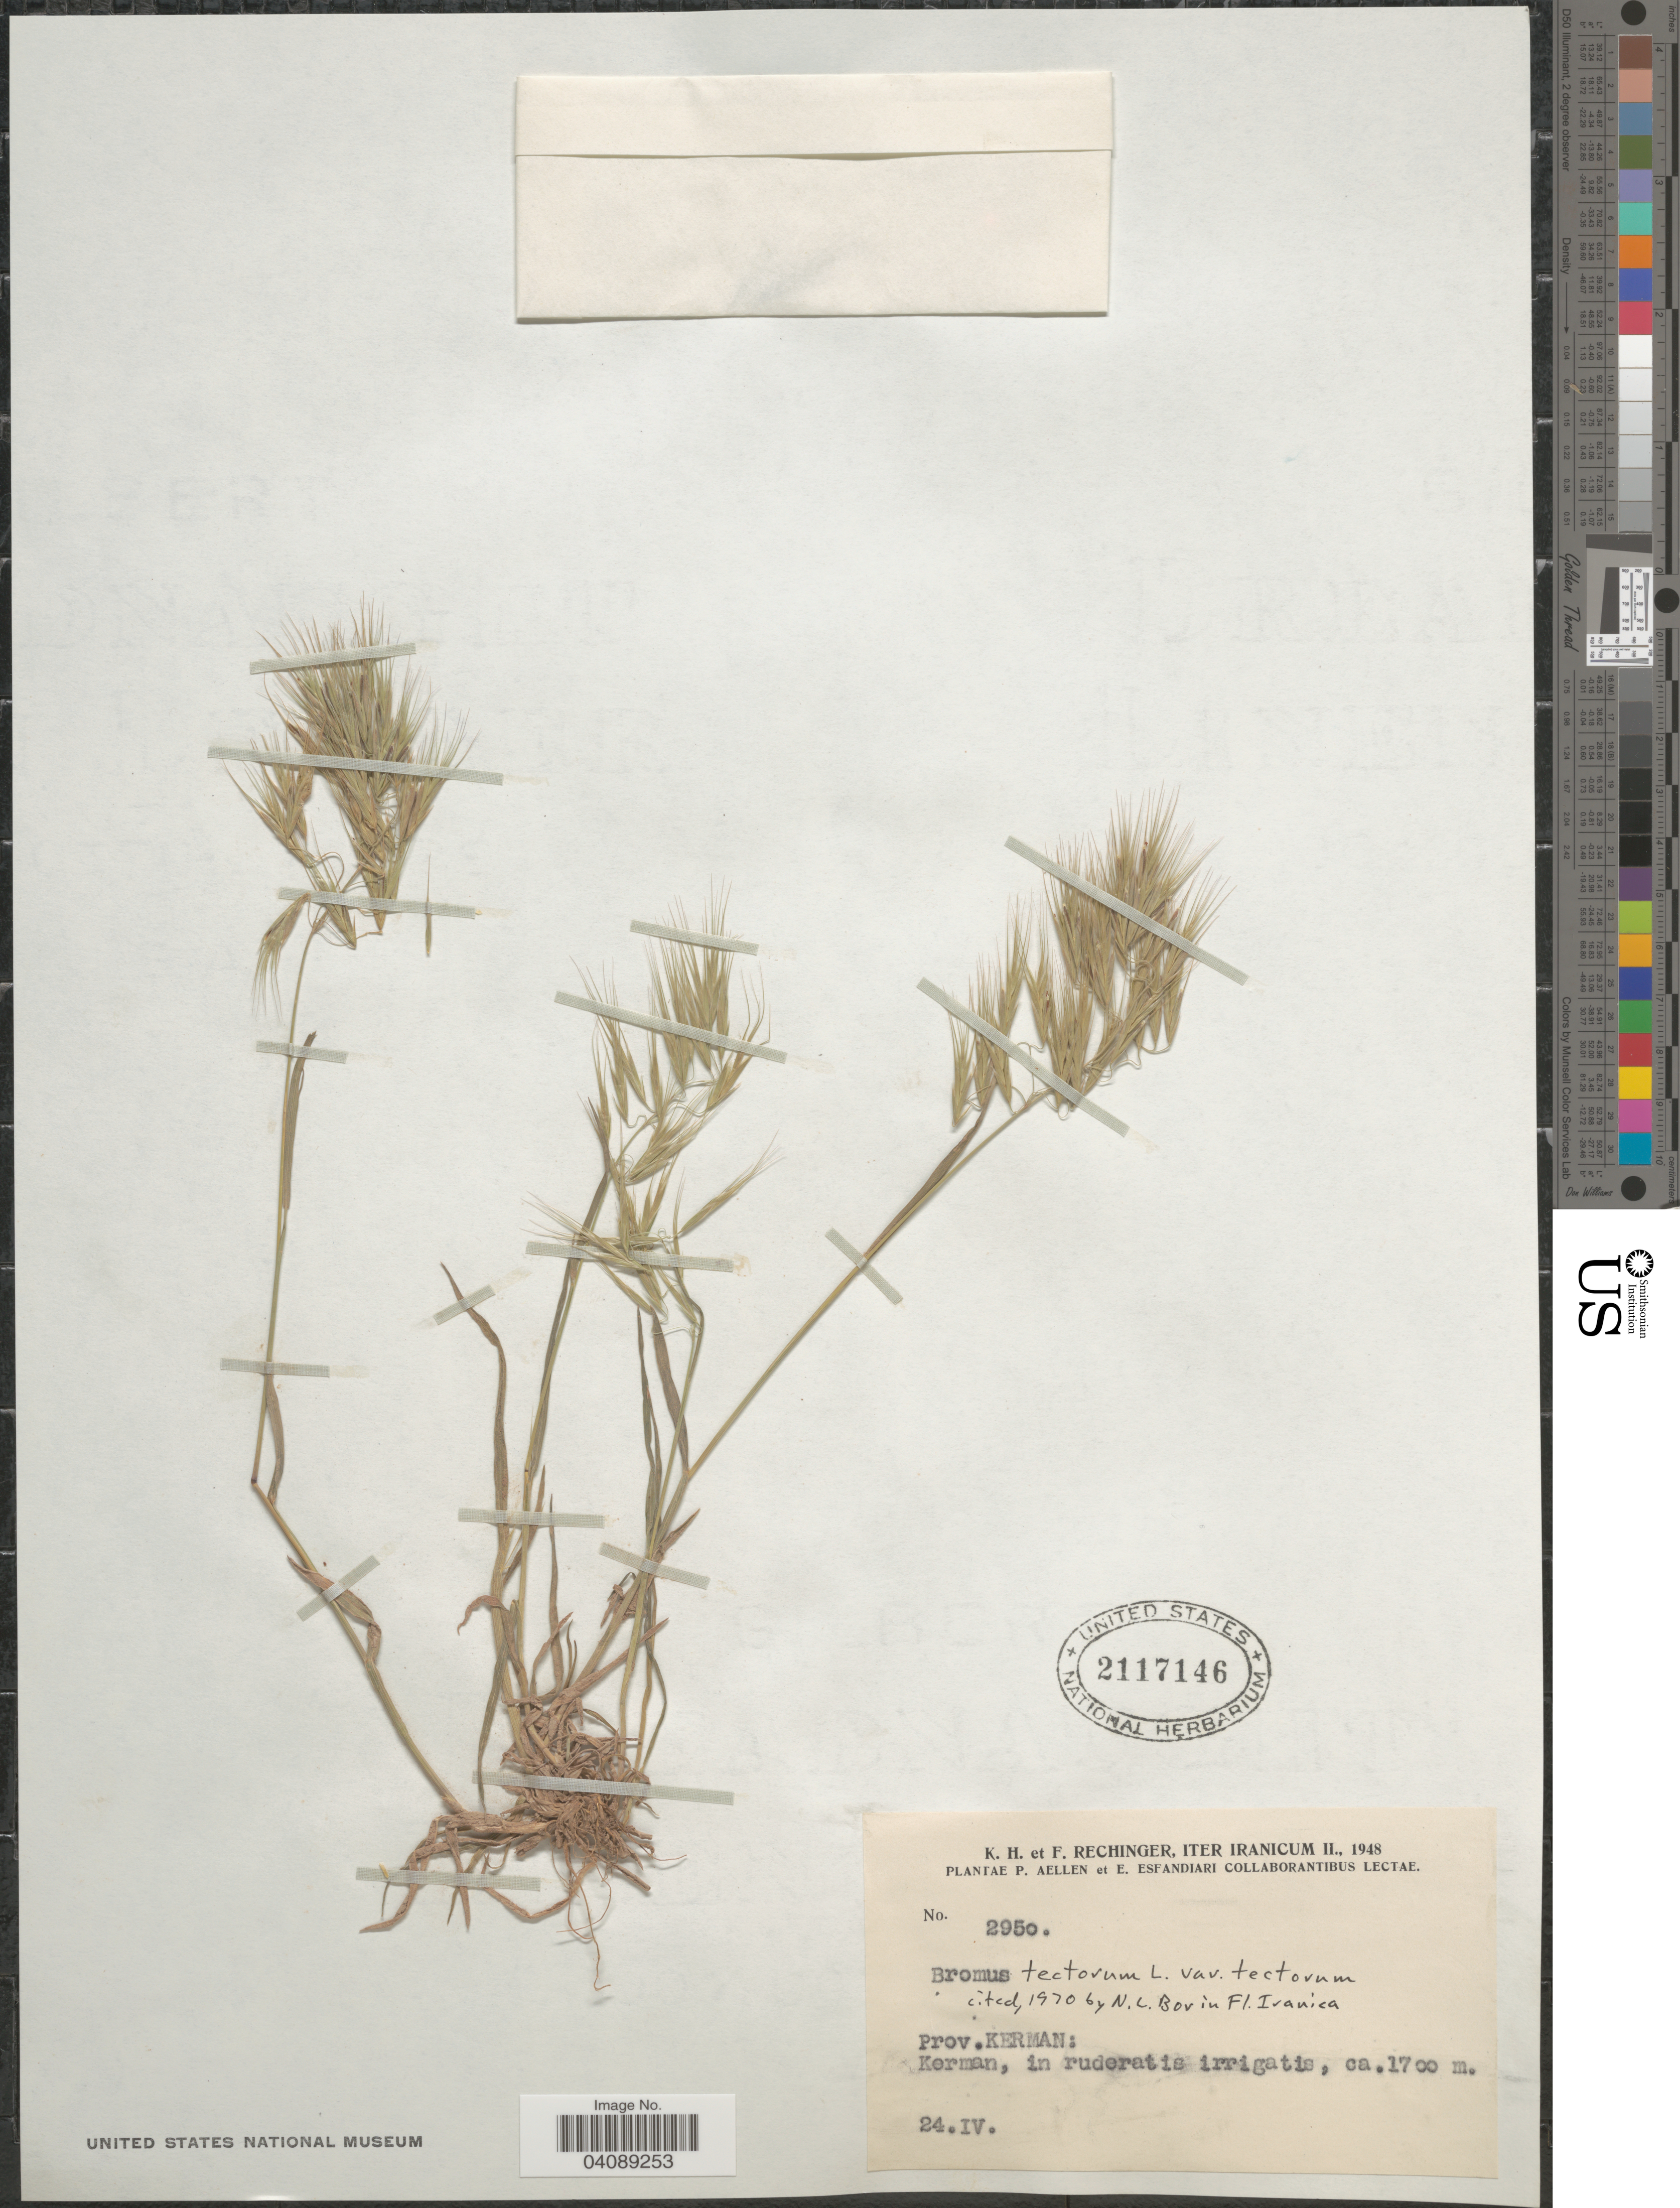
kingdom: Plantae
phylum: Tracheophyta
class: Liliopsida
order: Poales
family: Poaceae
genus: Bromus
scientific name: Bromus tectorum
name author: L.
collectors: K. H. Rechinger & F. Rechinger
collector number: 2950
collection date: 1948-04-24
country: Iran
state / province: Kerman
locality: Iter Iranicum II., 1948. Prov. Kerman: Kerman, in ruderatis irrigatis.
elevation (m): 1700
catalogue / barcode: US 2117146